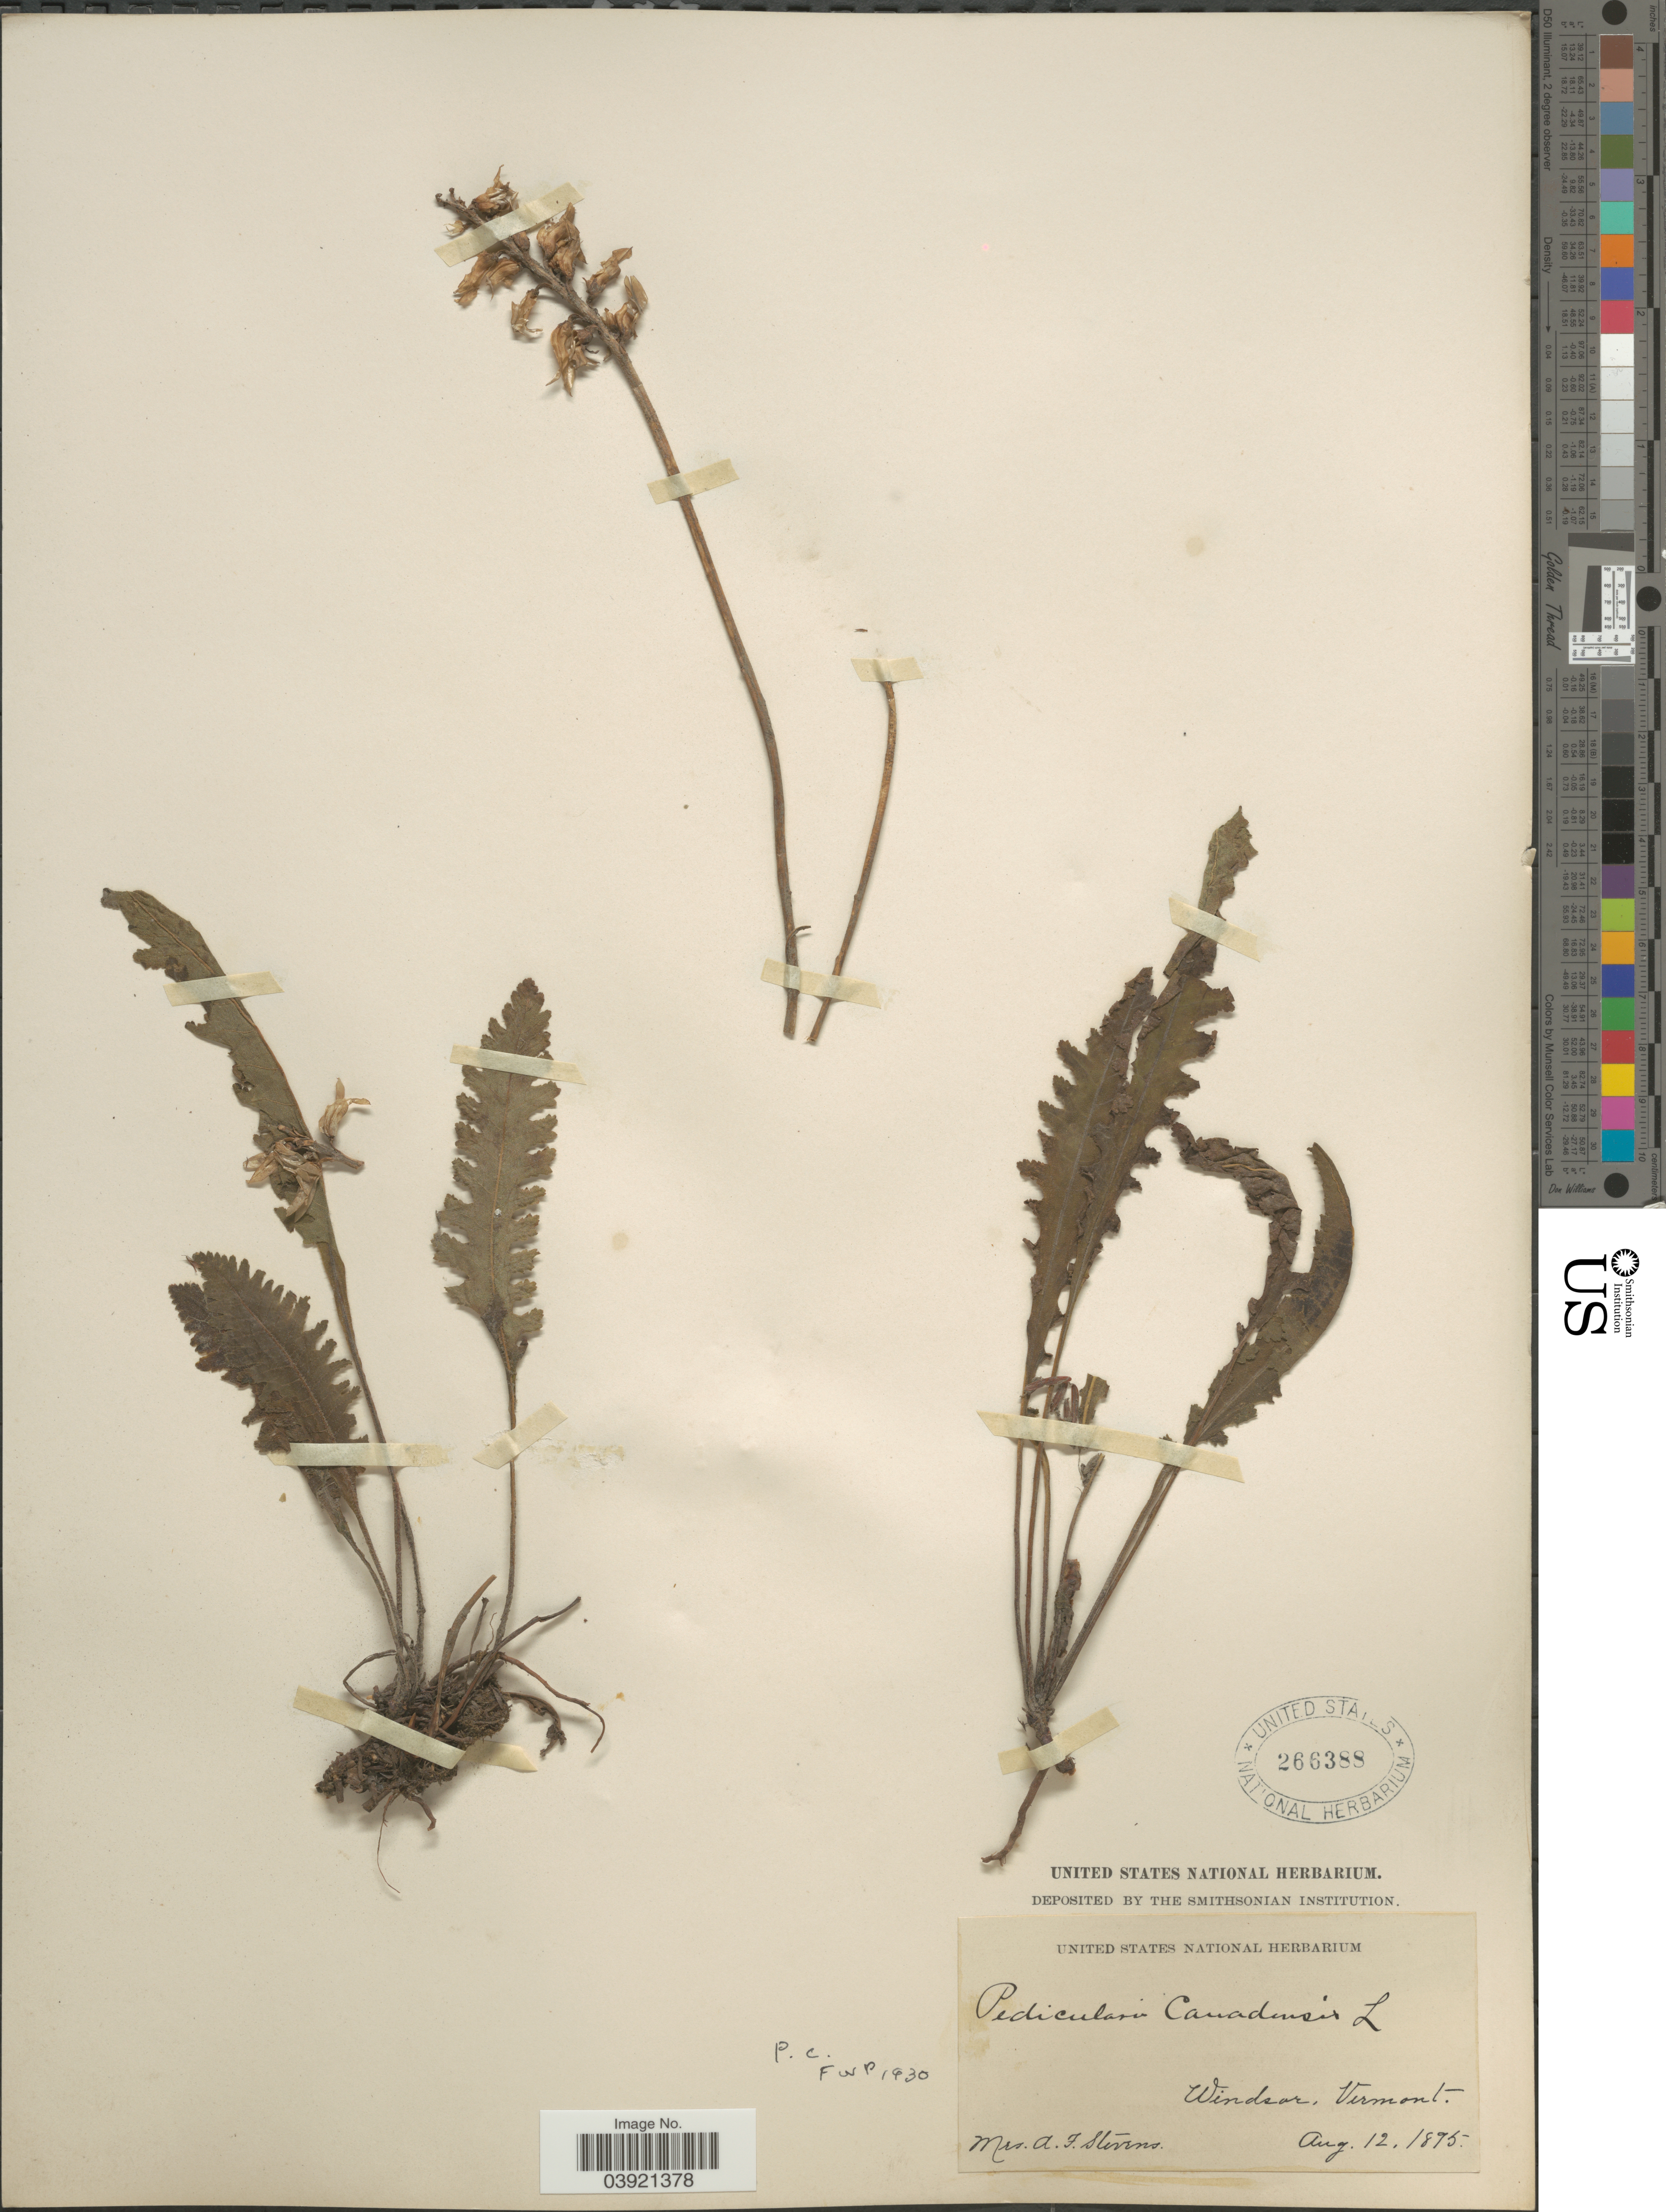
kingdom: Plantae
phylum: Tracheophyta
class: Magnoliopsida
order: Lamiales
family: Orobanchaceae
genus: Pedicularis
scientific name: Pedicularis canadensis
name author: L.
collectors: A. Stevens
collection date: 1895-08-12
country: United States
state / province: Vermont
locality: Windsor.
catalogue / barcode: US 266388